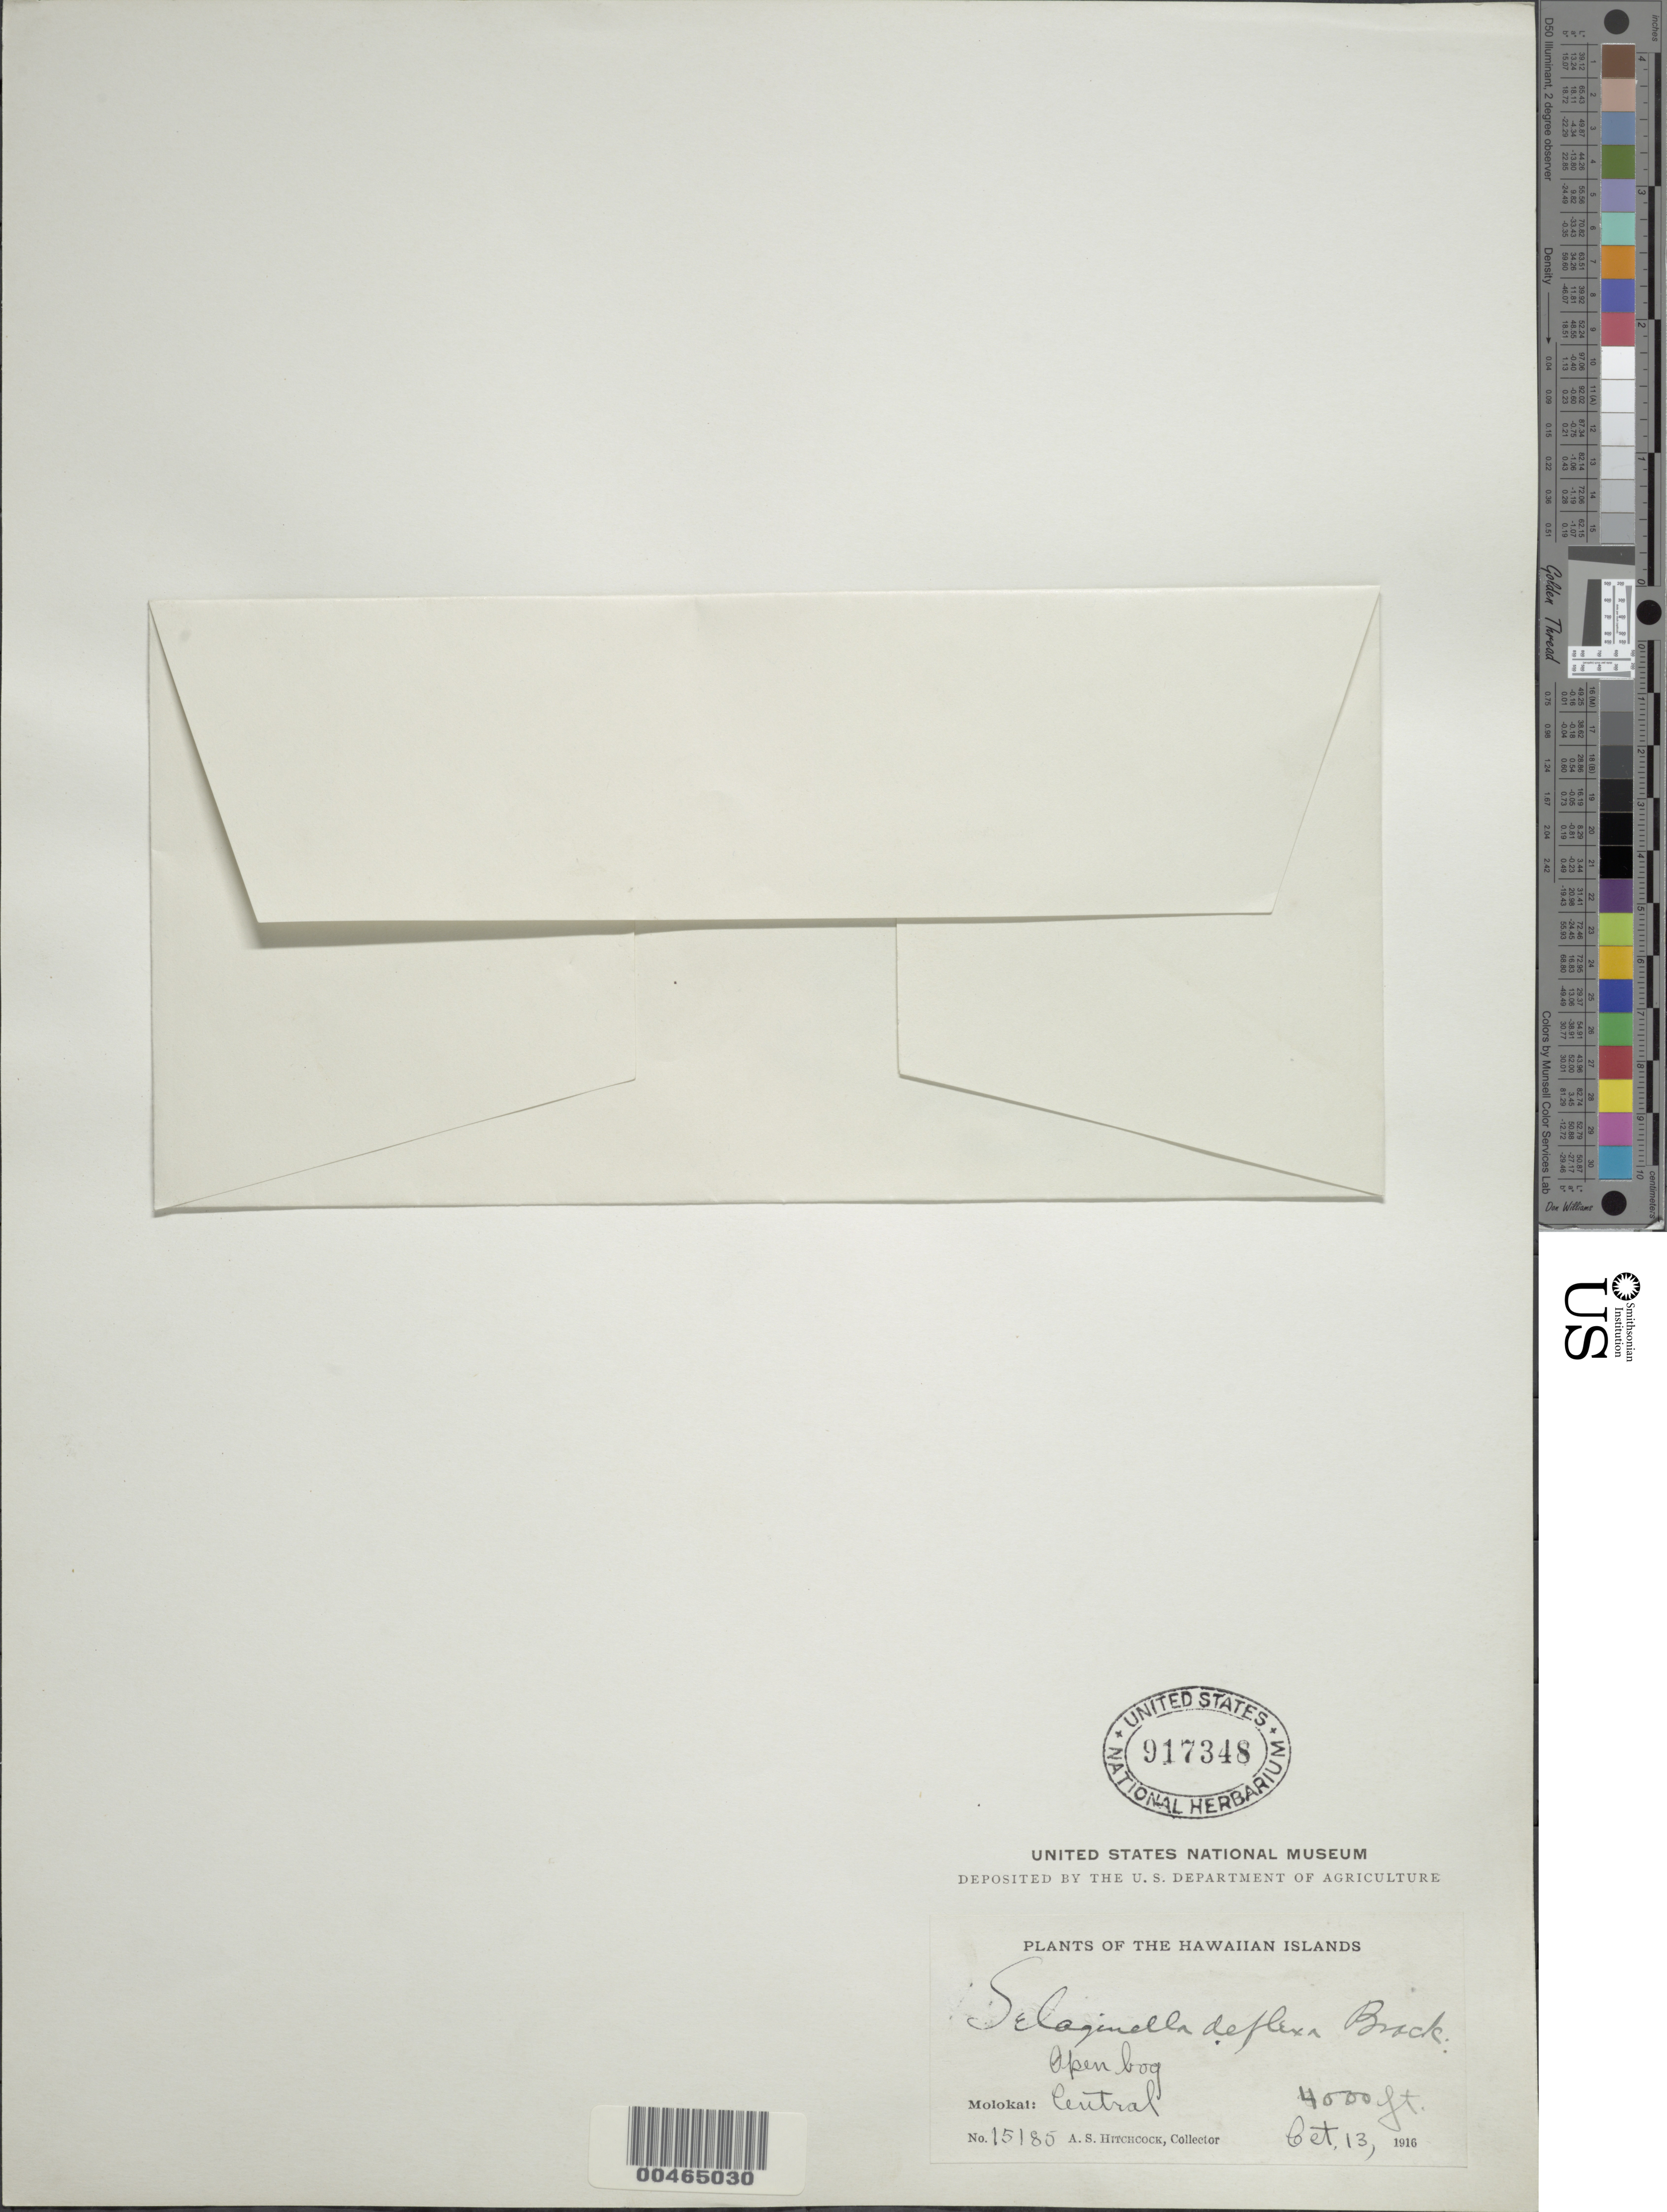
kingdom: Plantae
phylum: Tracheophyta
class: Lycopodiopsida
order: Selaginellales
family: Selaginellaceae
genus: Selaginella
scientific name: Selaginella deflexa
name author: Brack. in Wilkes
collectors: A. S. Hitchcock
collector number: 15185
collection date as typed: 13 Oct 1916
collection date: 1916-10-13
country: United States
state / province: Hawaii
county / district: Maui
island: Moloka'i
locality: Central Molokai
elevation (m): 1219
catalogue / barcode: US 917348